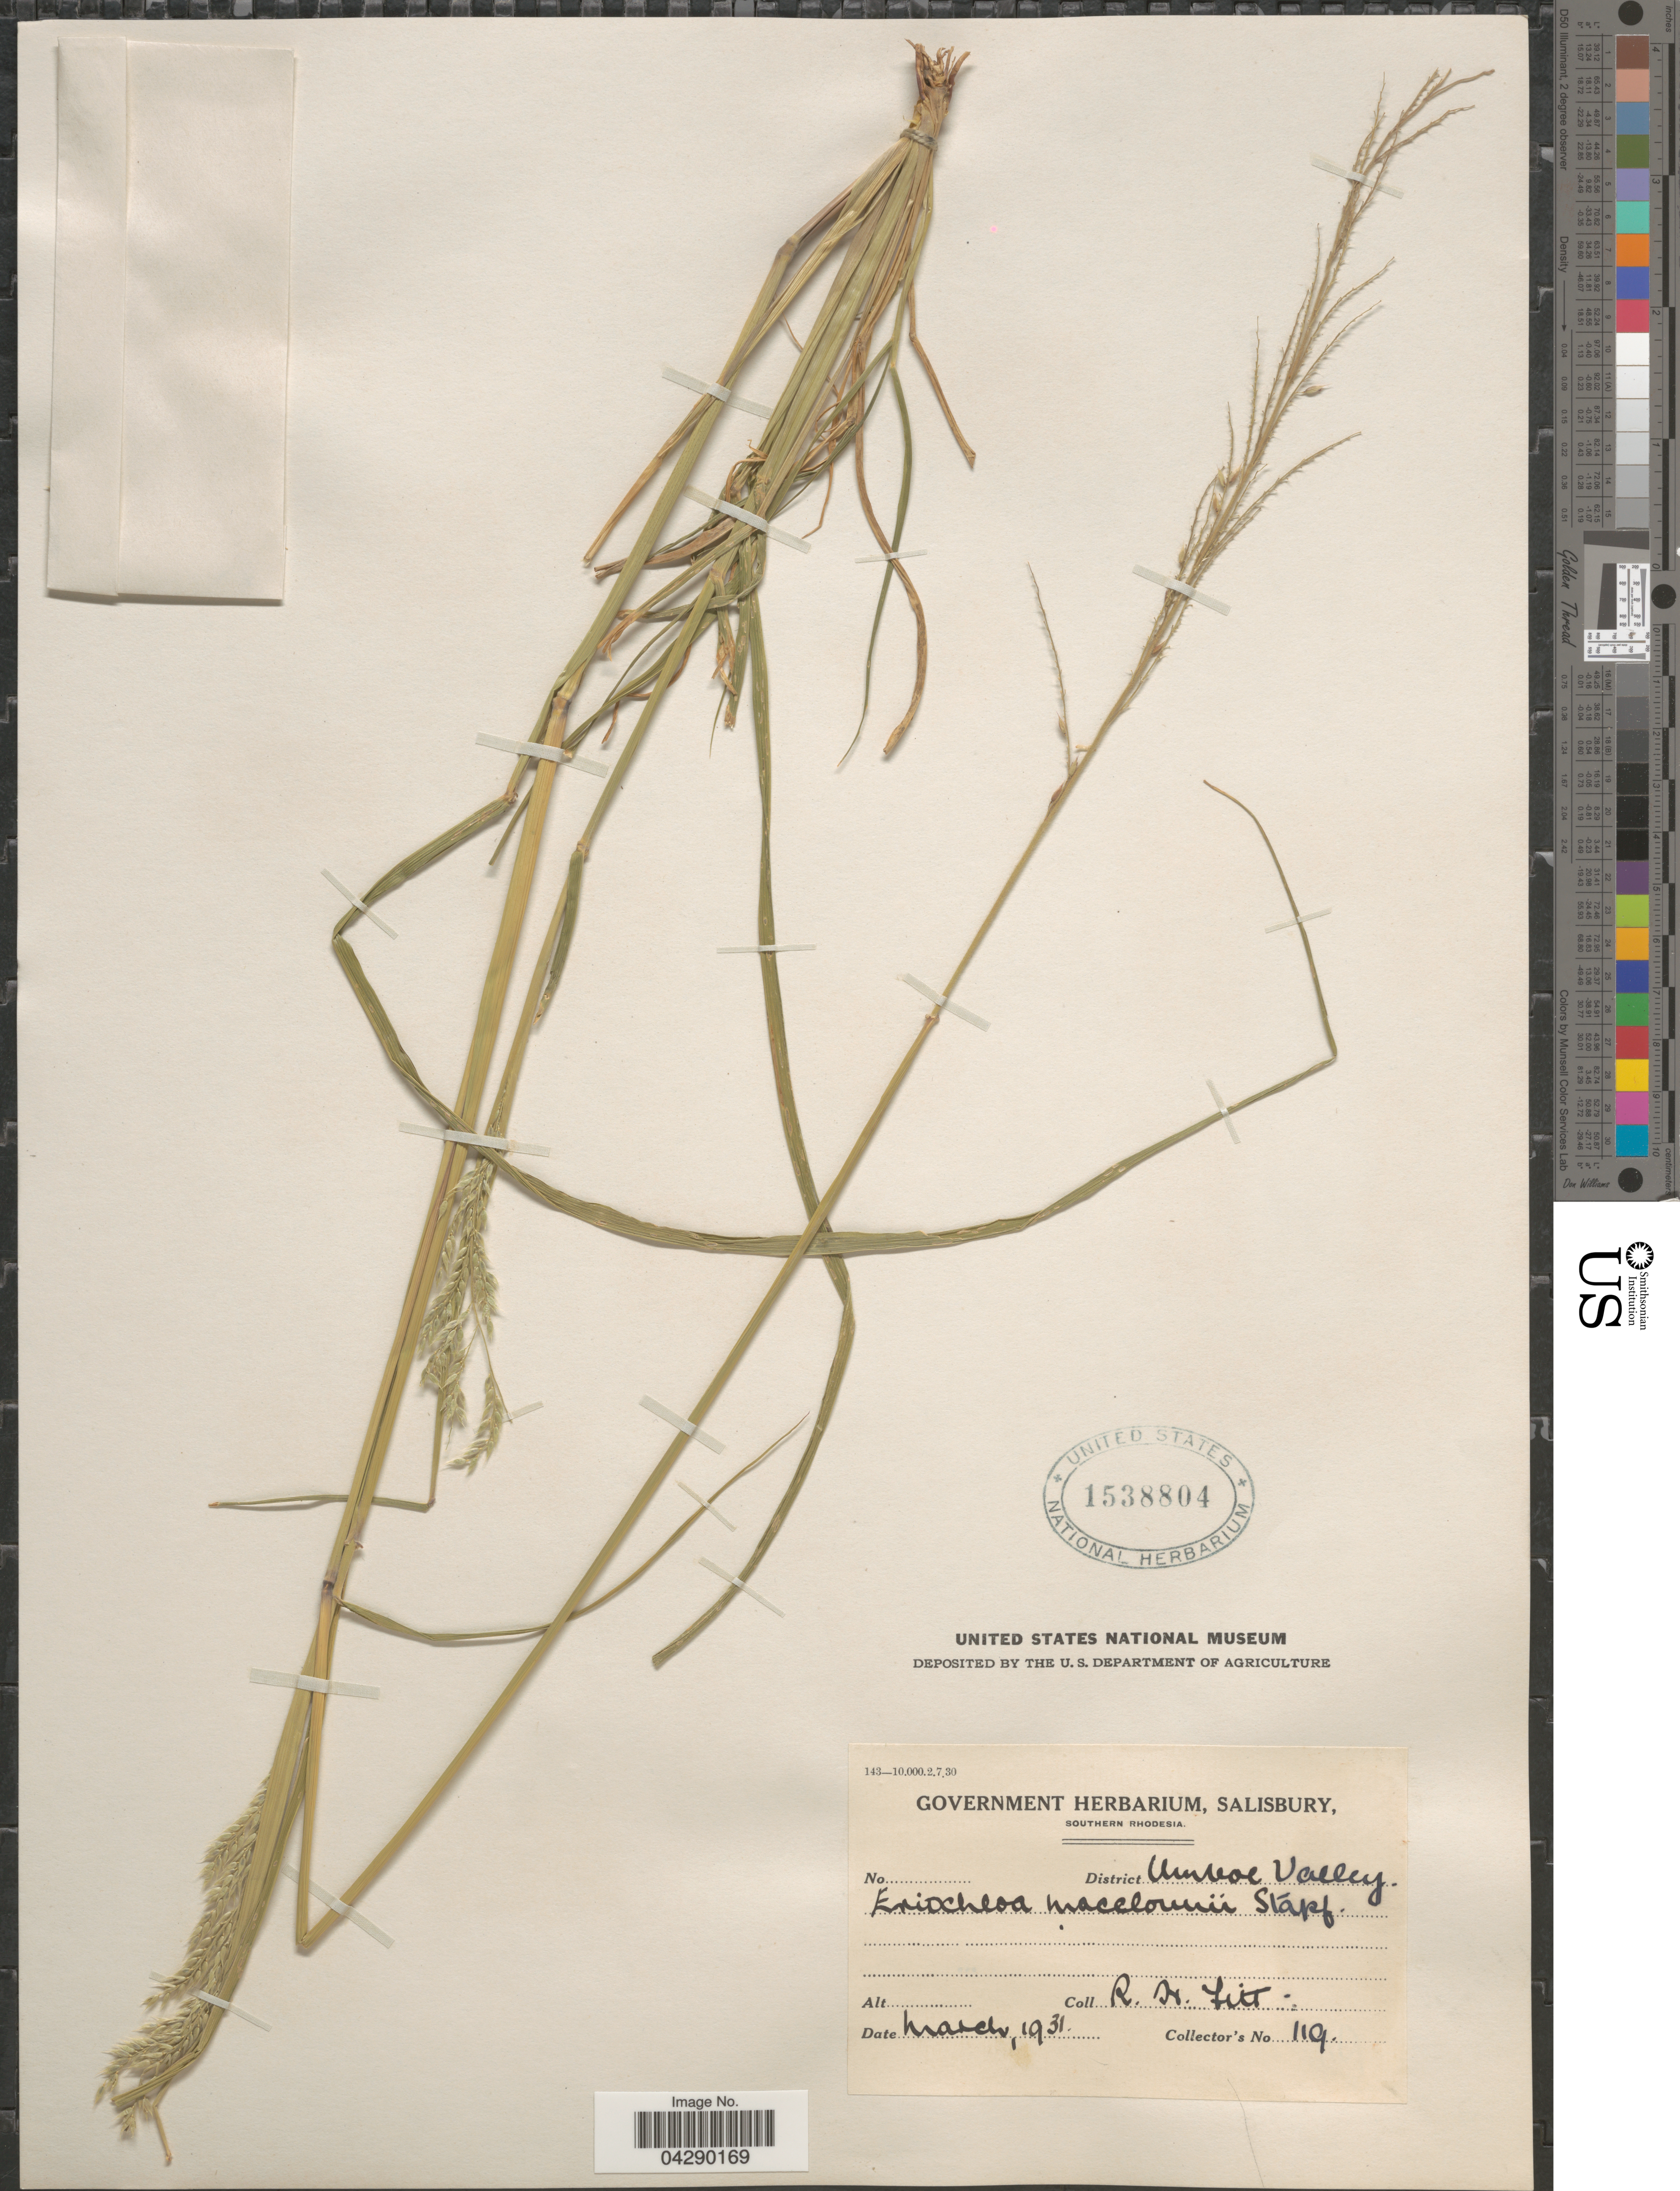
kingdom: Plantae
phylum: Tracheophyta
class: Liliopsida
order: Poales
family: Poaceae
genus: Eriochloa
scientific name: Eriochloa macclounii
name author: Stapf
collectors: R. Firth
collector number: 119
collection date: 1931-03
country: Zimbabwe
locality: Southern Rhodesia. District Umboe Valley.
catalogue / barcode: US 1538804